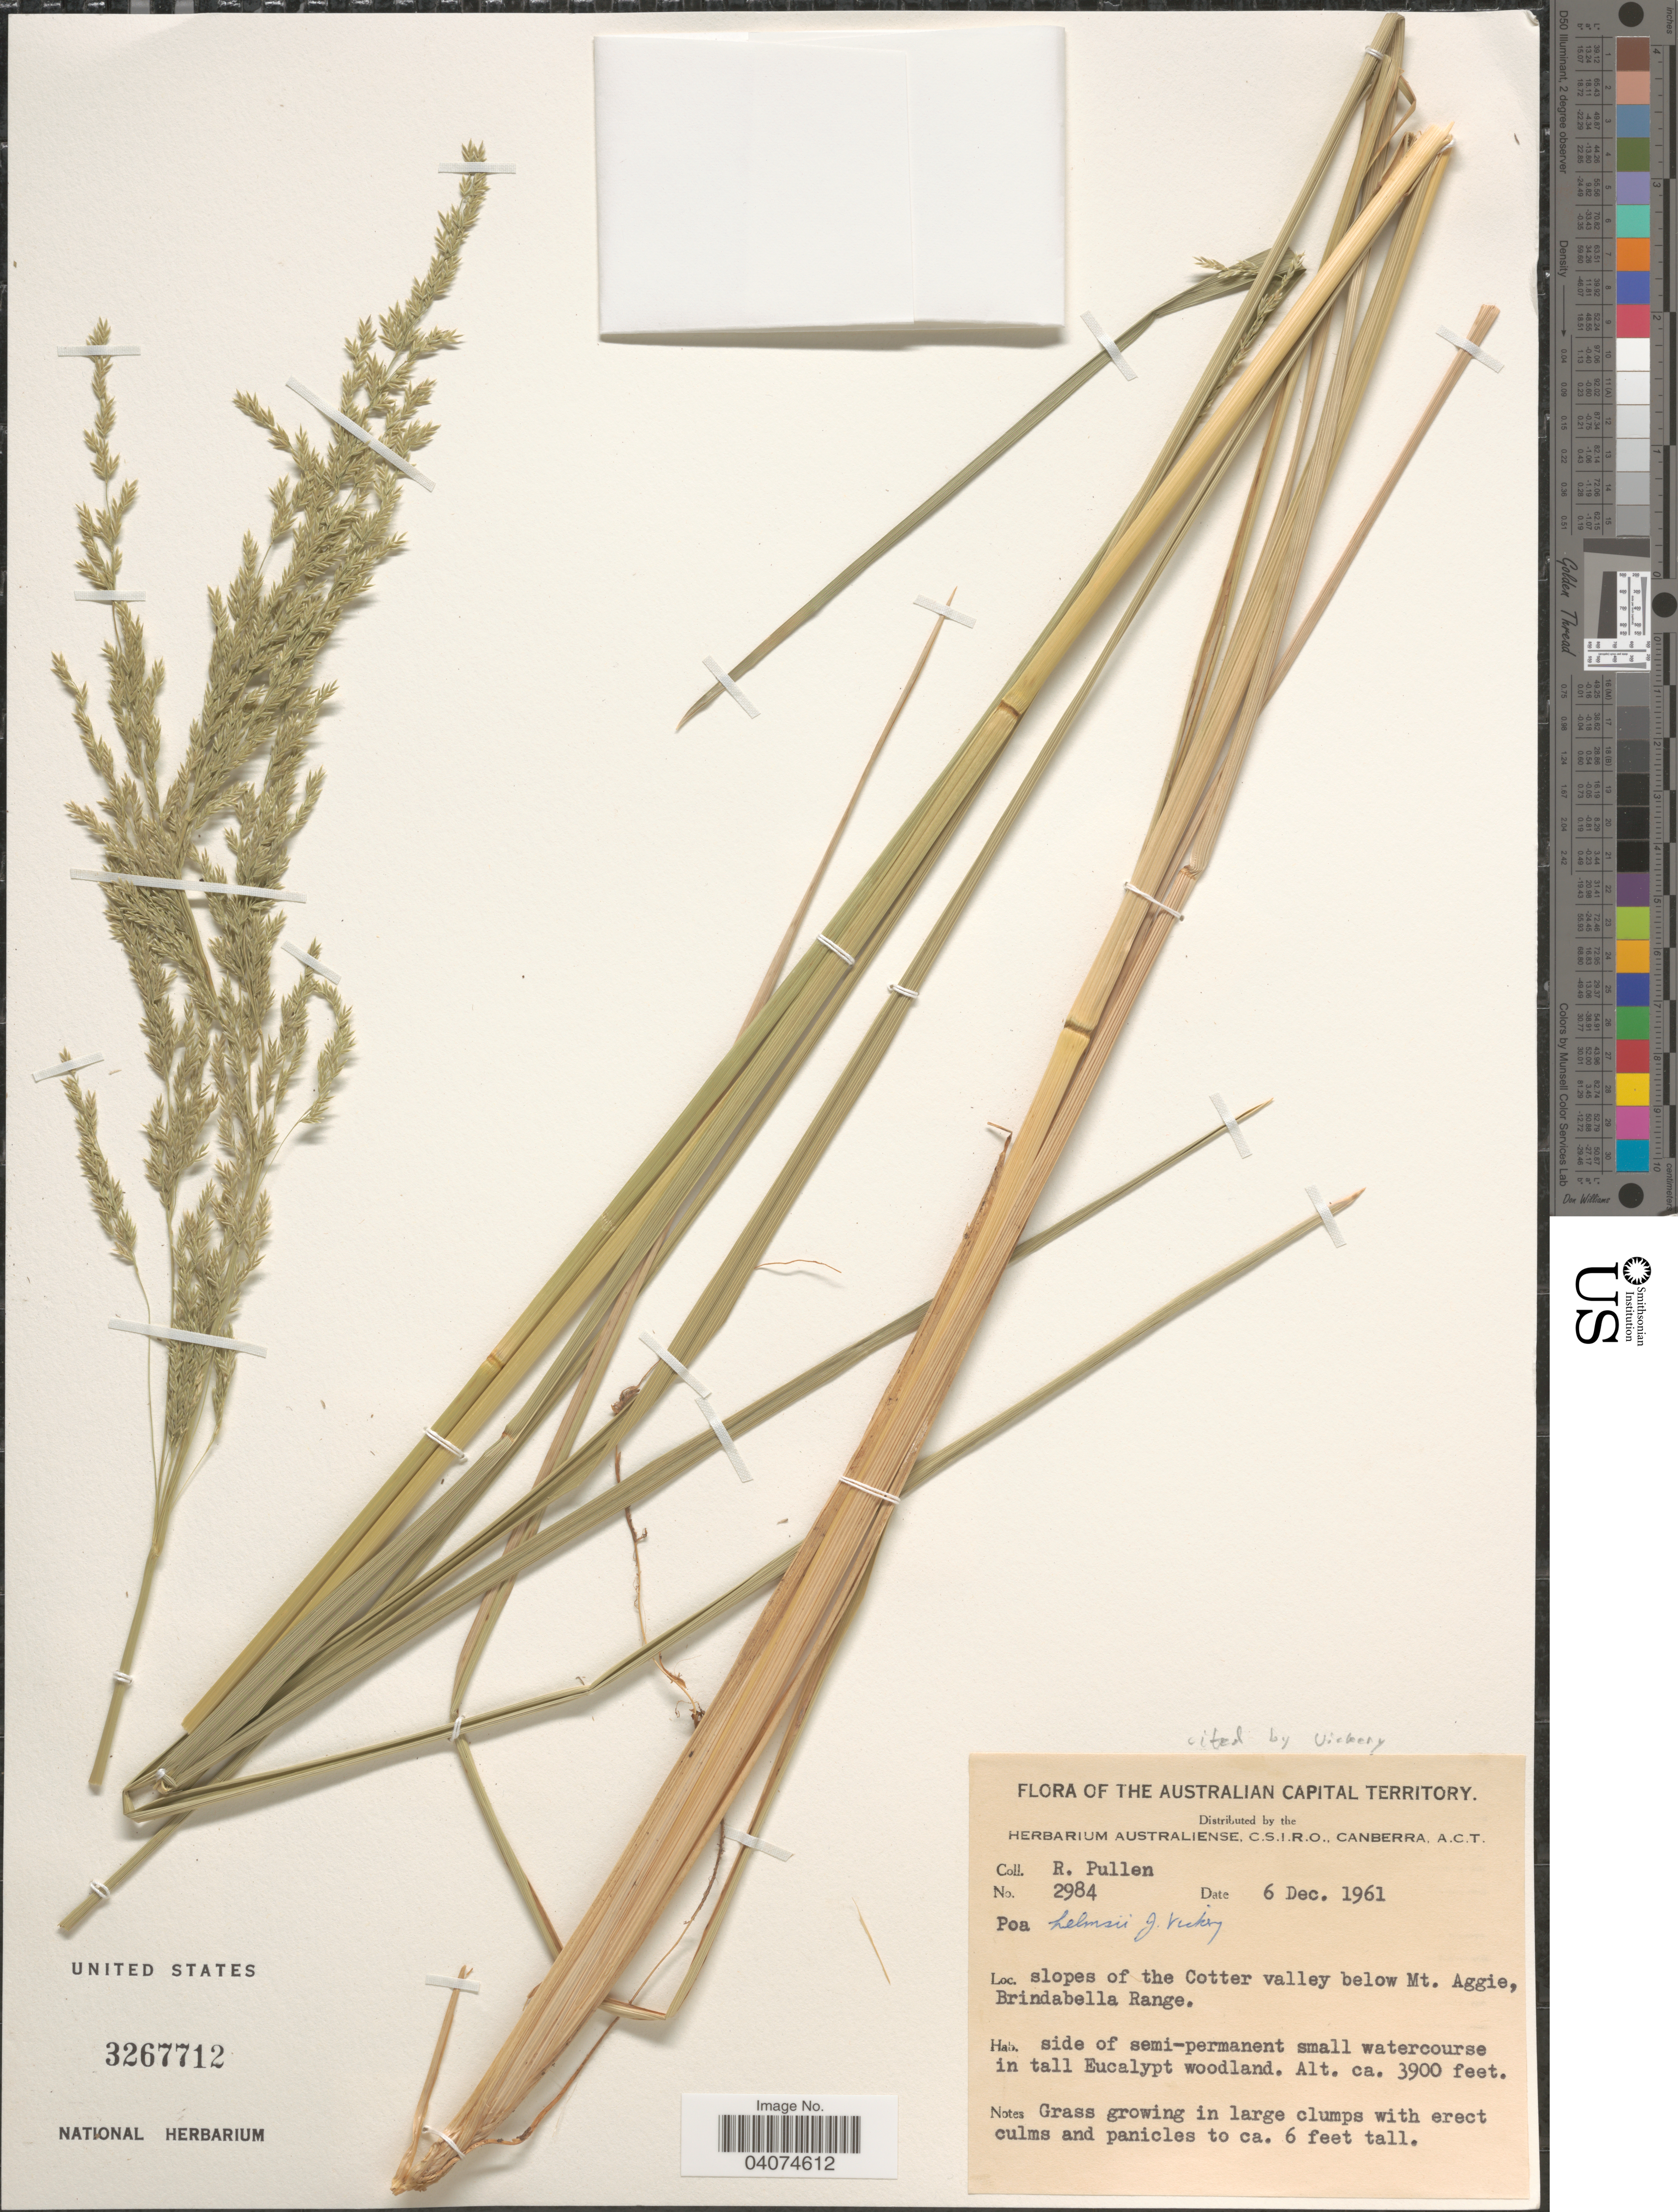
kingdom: Plantae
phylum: Tracheophyta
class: Liliopsida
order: Poales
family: Poaceae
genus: Poa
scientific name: Poa helmsii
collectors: R. Pullen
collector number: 2984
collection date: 1961-12-06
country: Australia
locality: Australian Capital Territory. Slopes of the Cotter valley below Mt. Aggie, Brindabella Range.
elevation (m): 1189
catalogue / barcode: US 3267712